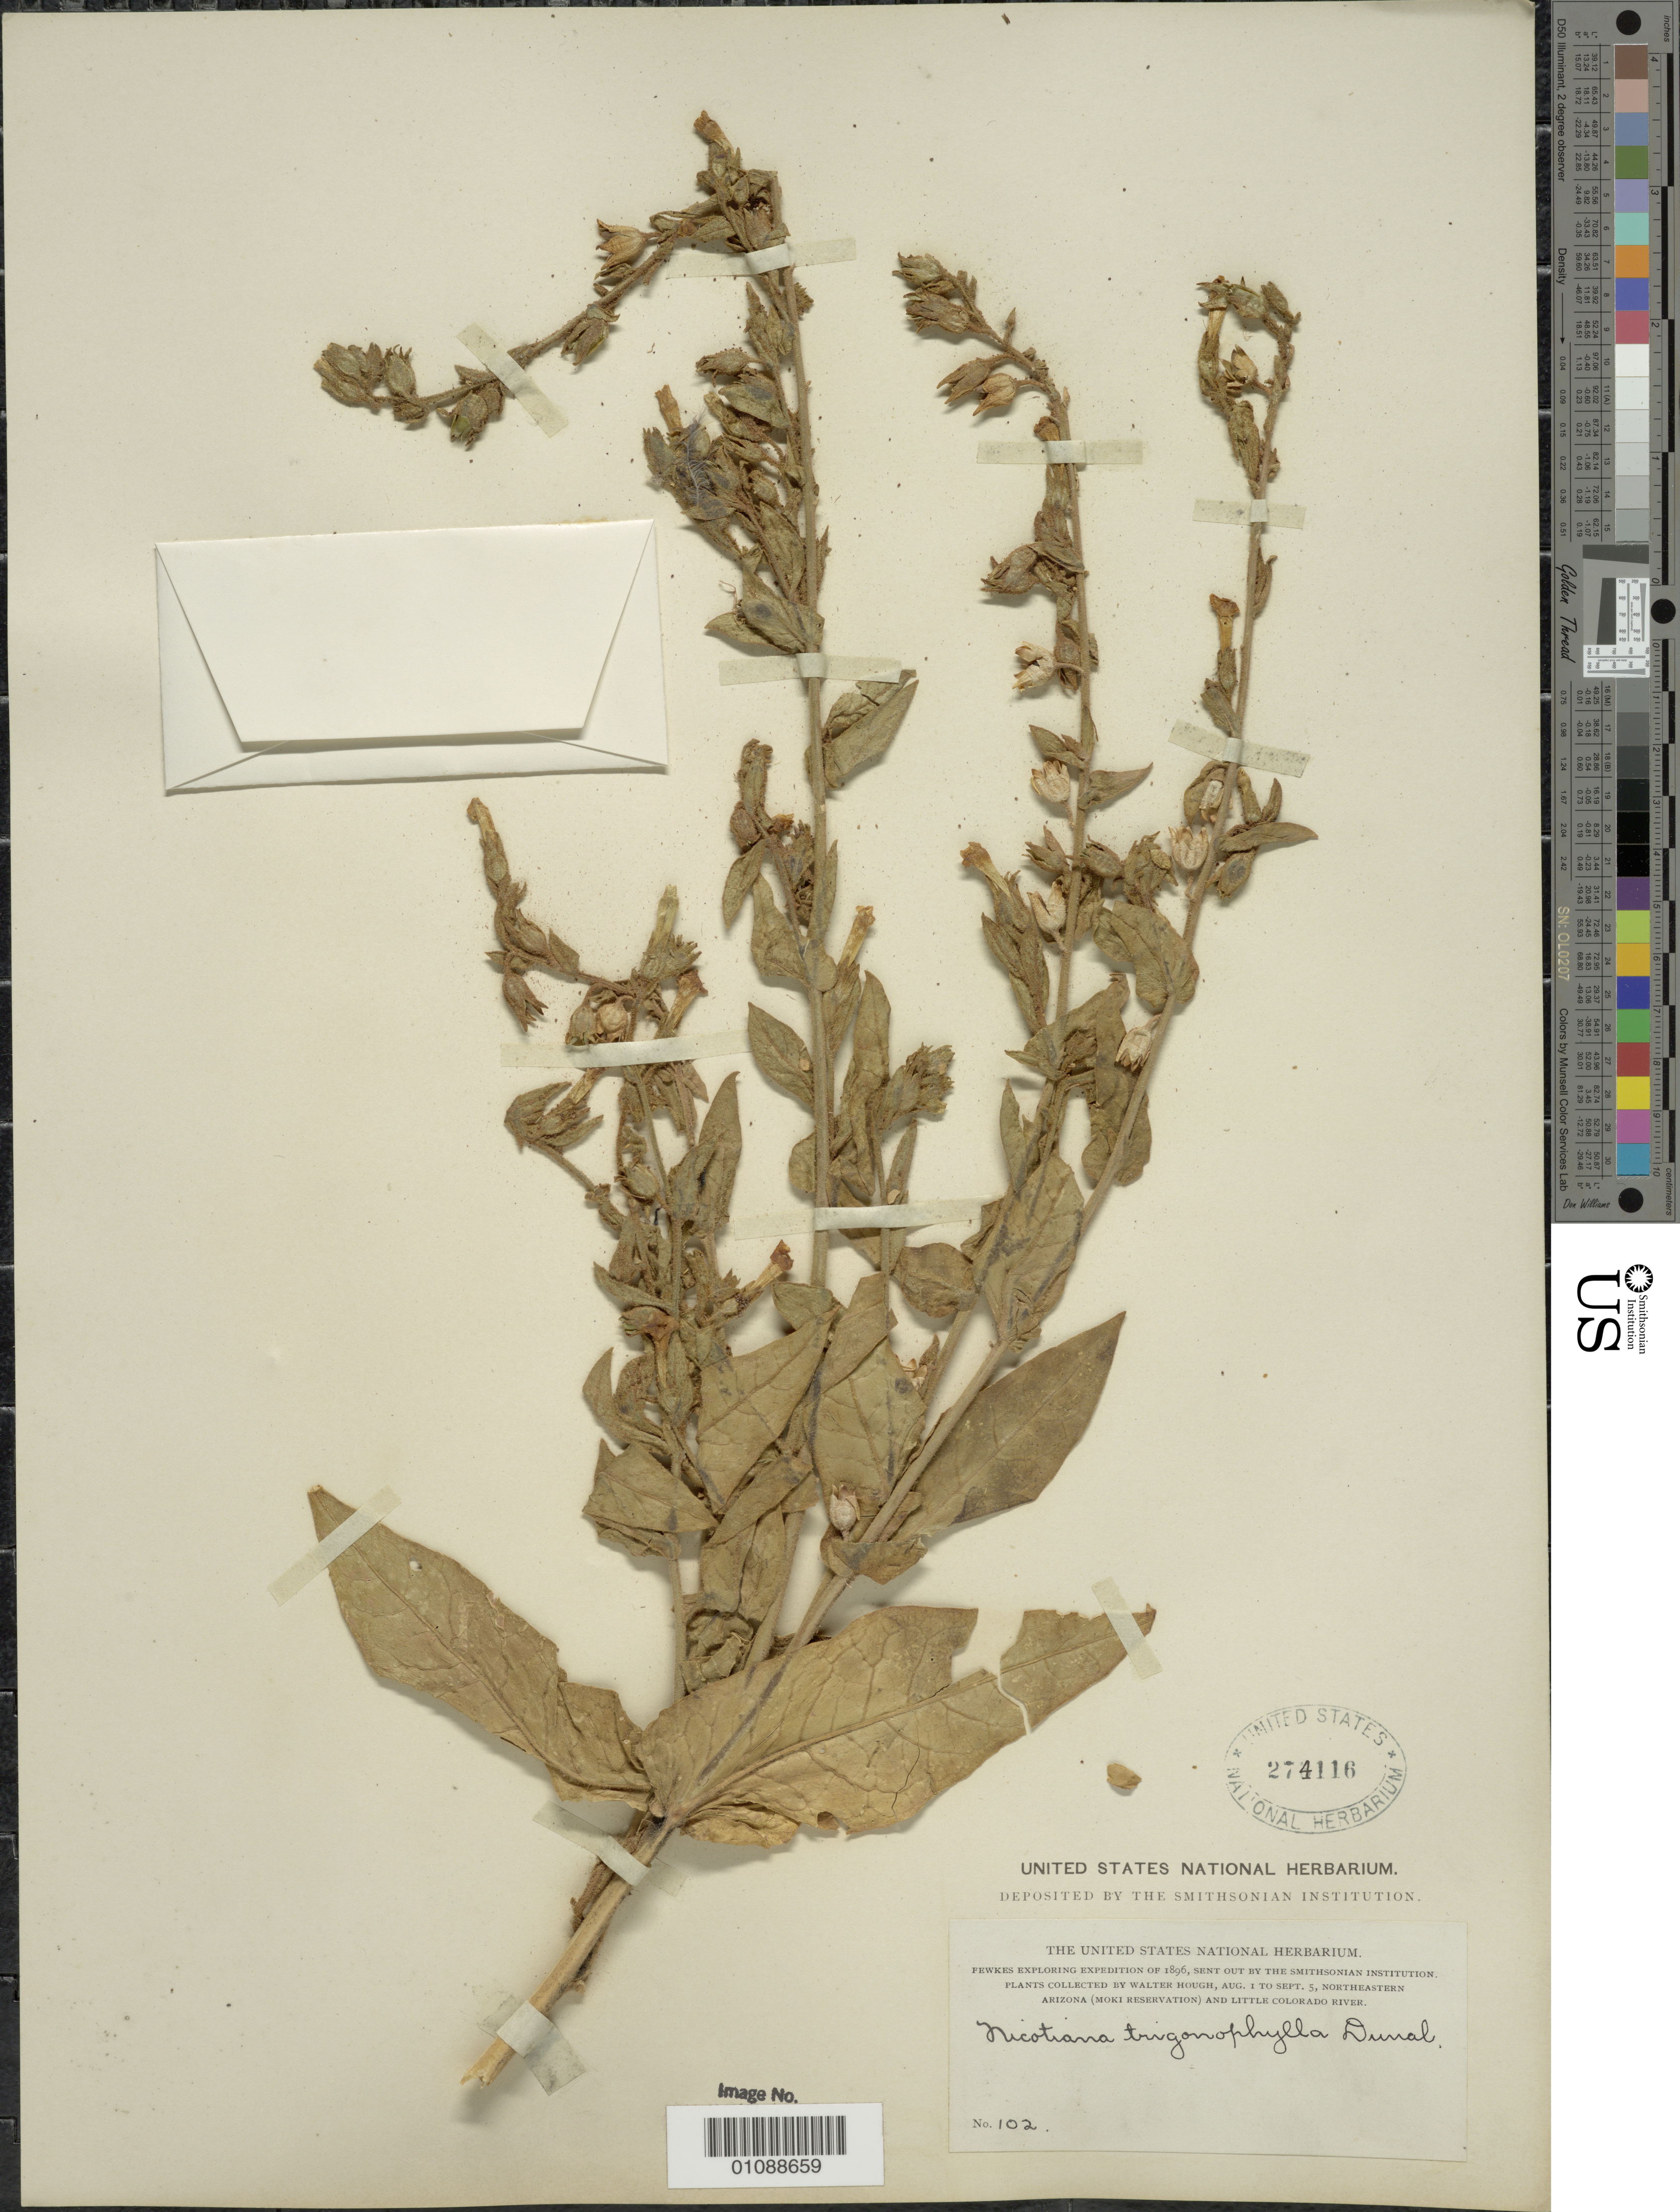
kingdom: Plantae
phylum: Tracheophyta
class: Magnoliopsida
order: Solanales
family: Solanaceae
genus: Nicotiana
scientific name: Nicotiana trigonophylla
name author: Dunal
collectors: W. Hough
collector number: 102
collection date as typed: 01 Aug 1896 to 05 Sep 1896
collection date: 1896-08-01/1896-09-05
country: United States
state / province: Arizona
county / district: Apache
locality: Moki Reservation and Little Colorado River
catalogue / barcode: US 274116